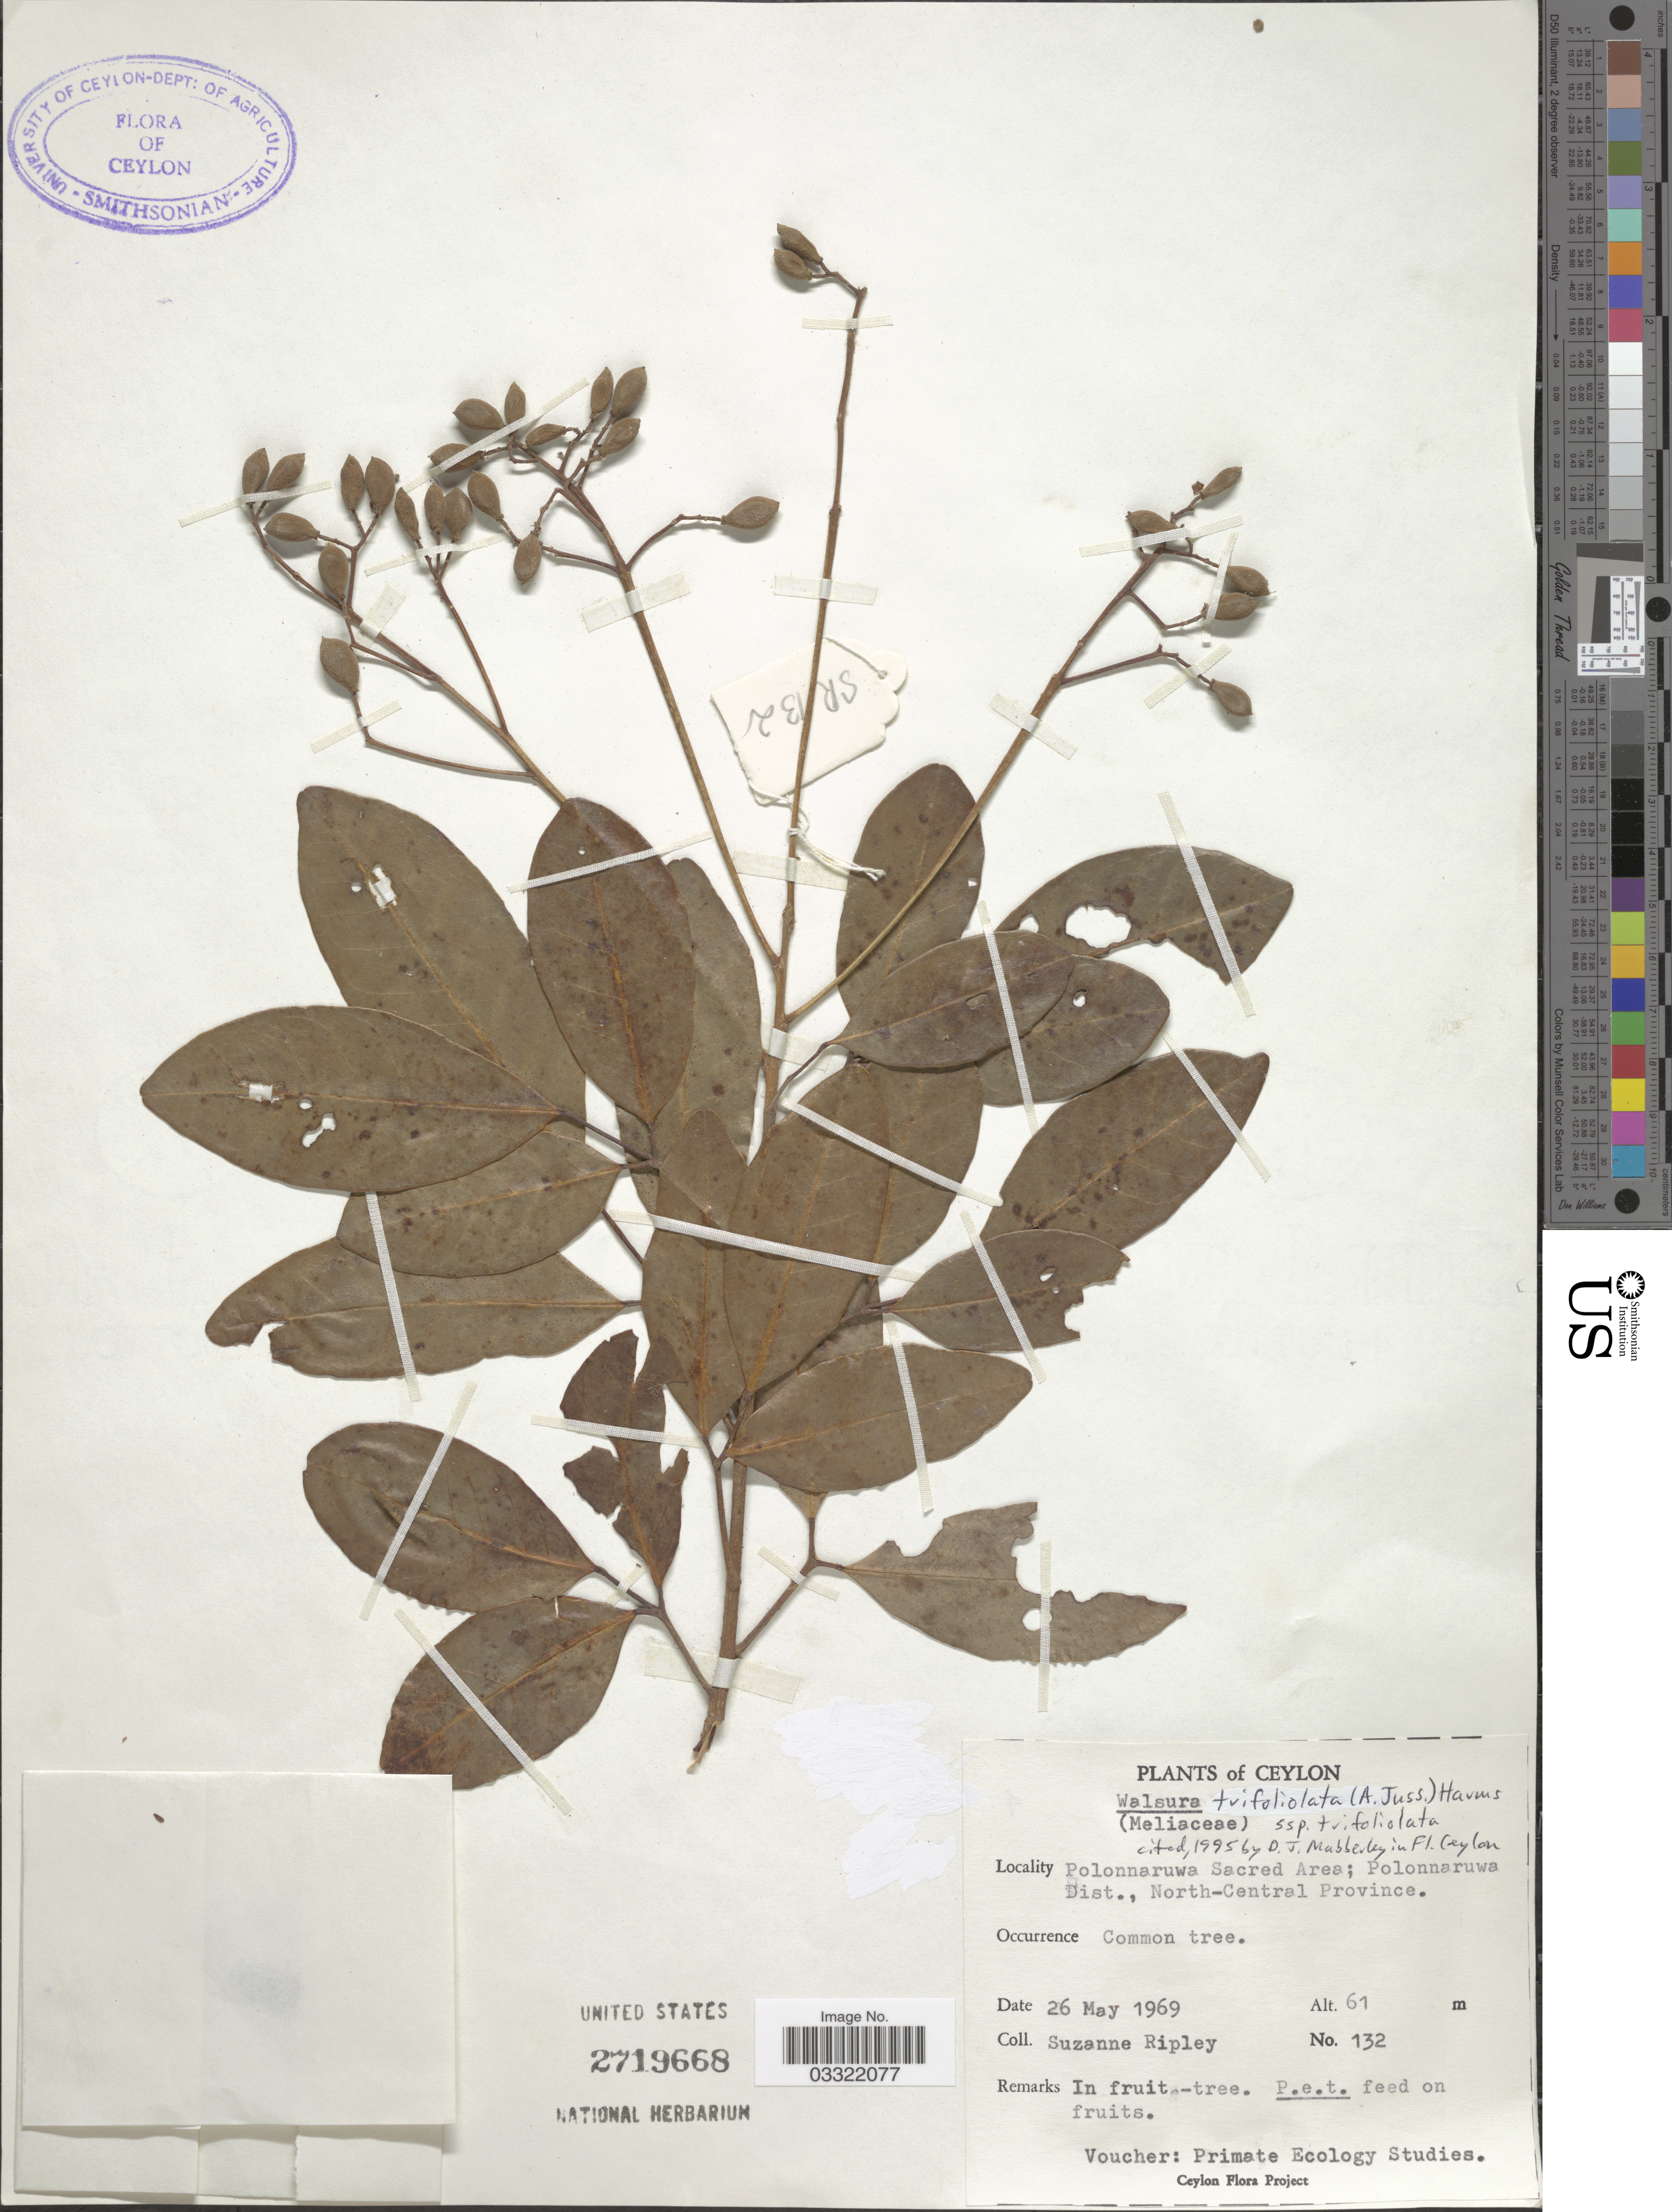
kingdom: Plantae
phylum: Tracheophyta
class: Magnoliopsida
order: Sapindales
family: Meliaceae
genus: Walsura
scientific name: Walsura trifoliolata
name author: (A. Juss.) Harms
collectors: S. Ripley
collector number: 132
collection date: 1969-05-26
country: Sri Lanka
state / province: North Central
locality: Ceylon, Polonnaruwa Sacred Area; Polonnaruwa Dist.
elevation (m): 61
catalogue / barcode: US 2719668